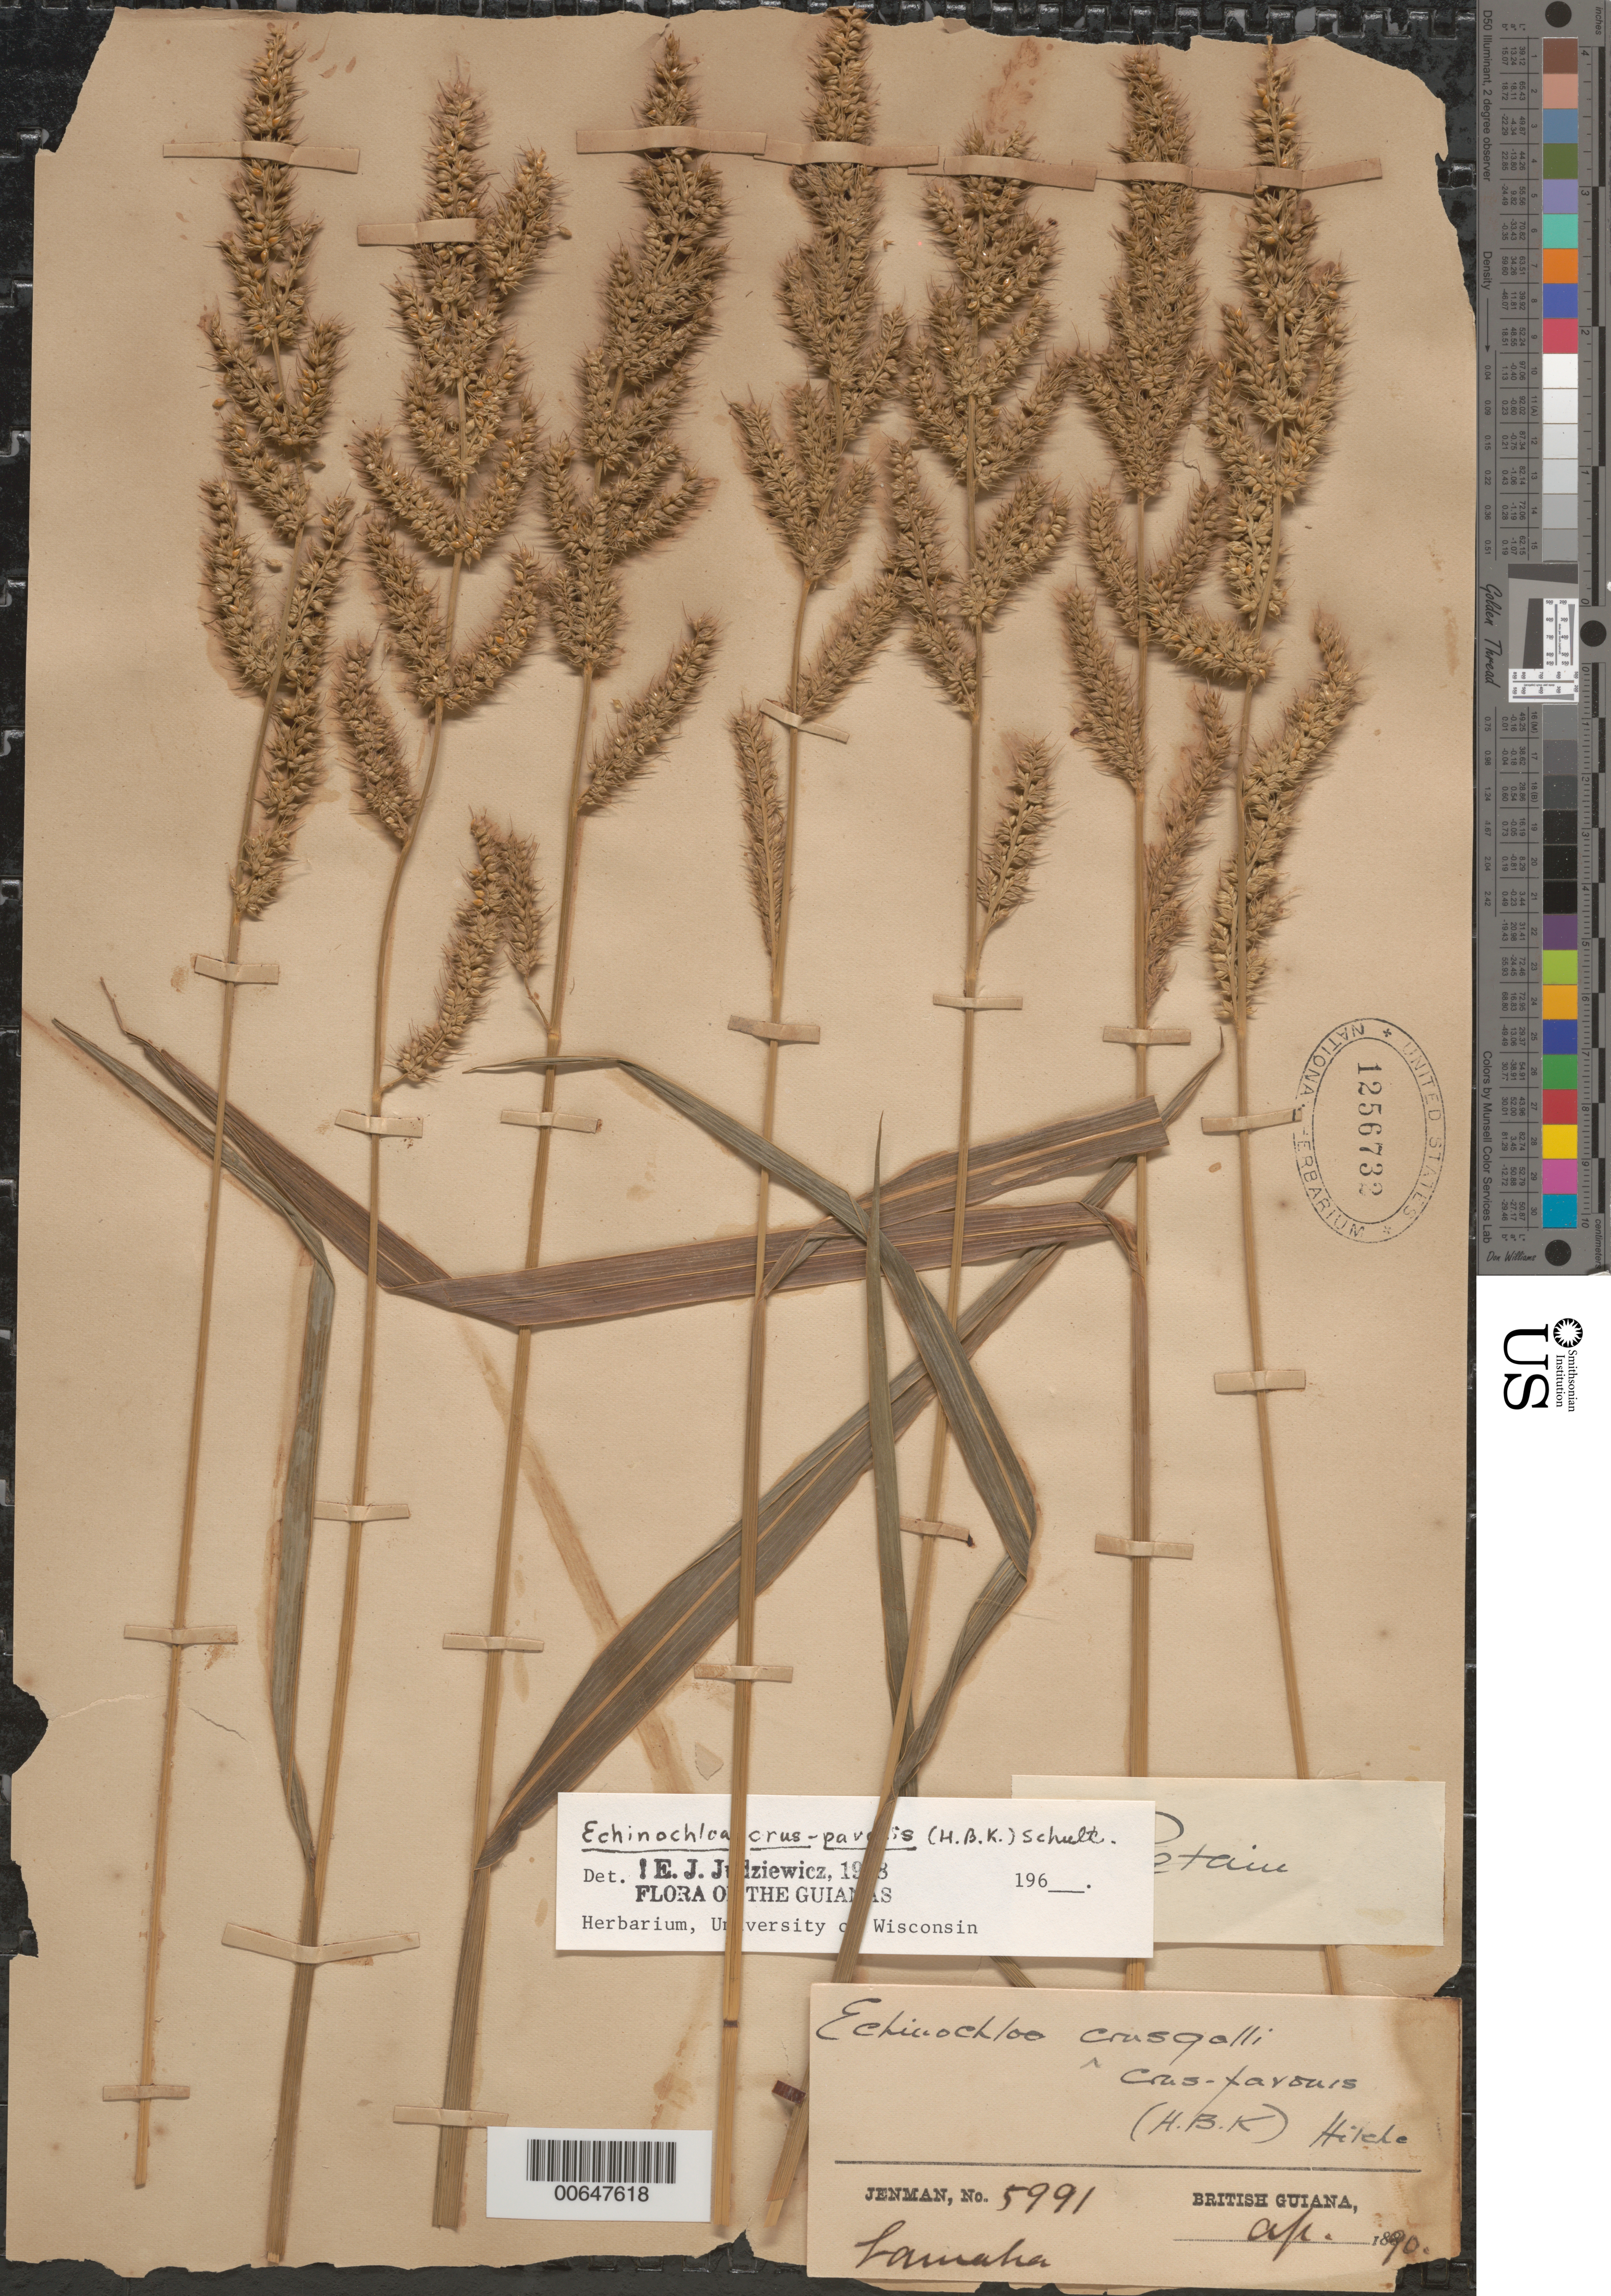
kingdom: Plantae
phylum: Tracheophyta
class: Liliopsida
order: Poales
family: Poaceae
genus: Echinochloa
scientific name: Echinochloa crus-pavonis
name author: (Kunth) Schult.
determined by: Judziewicz, E. J.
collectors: G. S. Jenman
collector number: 5991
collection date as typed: April 1890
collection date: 1890-04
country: Guyana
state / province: Demerara-Mahaica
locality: Lamaha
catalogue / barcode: US 1256732